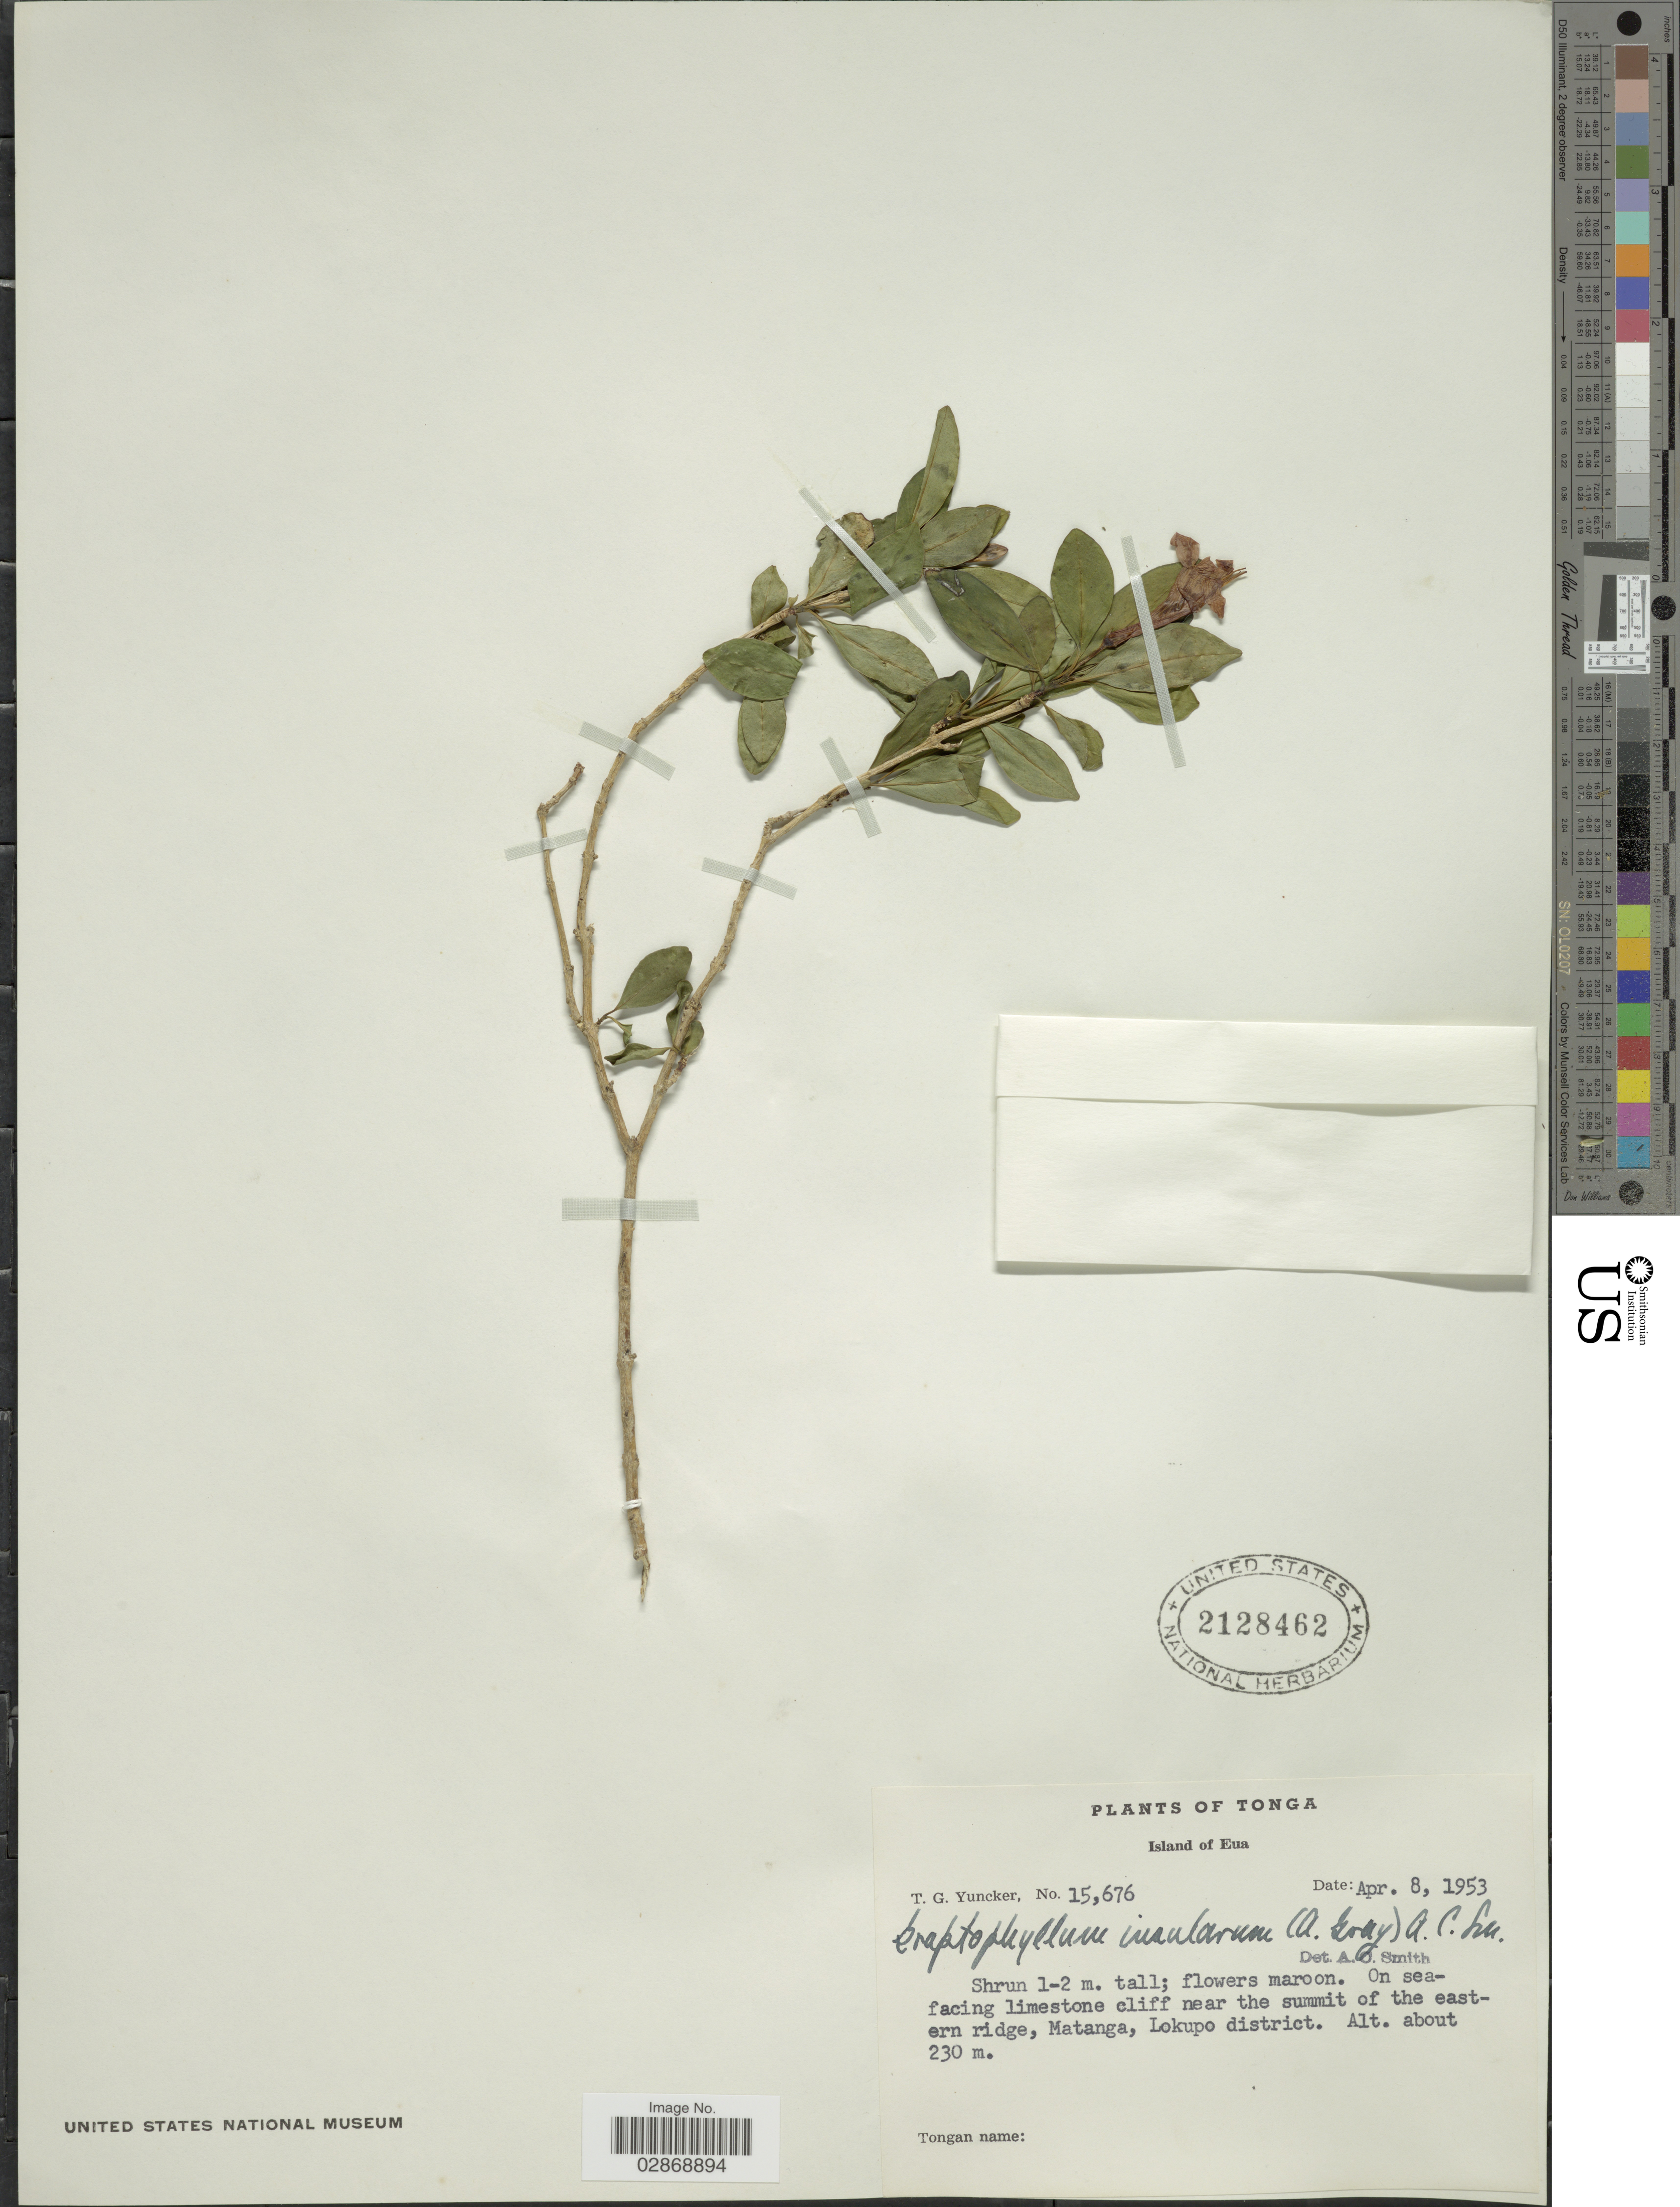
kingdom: Plantae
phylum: Tracheophyta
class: Magnoliopsida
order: Lamiales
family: Acanthaceae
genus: Graptophyllum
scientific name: Graptophyllum insularum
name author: (A. Gray) A.C. Sm.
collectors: T. G. Yuncker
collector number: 15676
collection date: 1953-04-08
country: Tonga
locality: Eua. Near the summit of the eastern ridge, Matanga, Lokupo district.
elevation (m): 230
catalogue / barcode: US 2128462